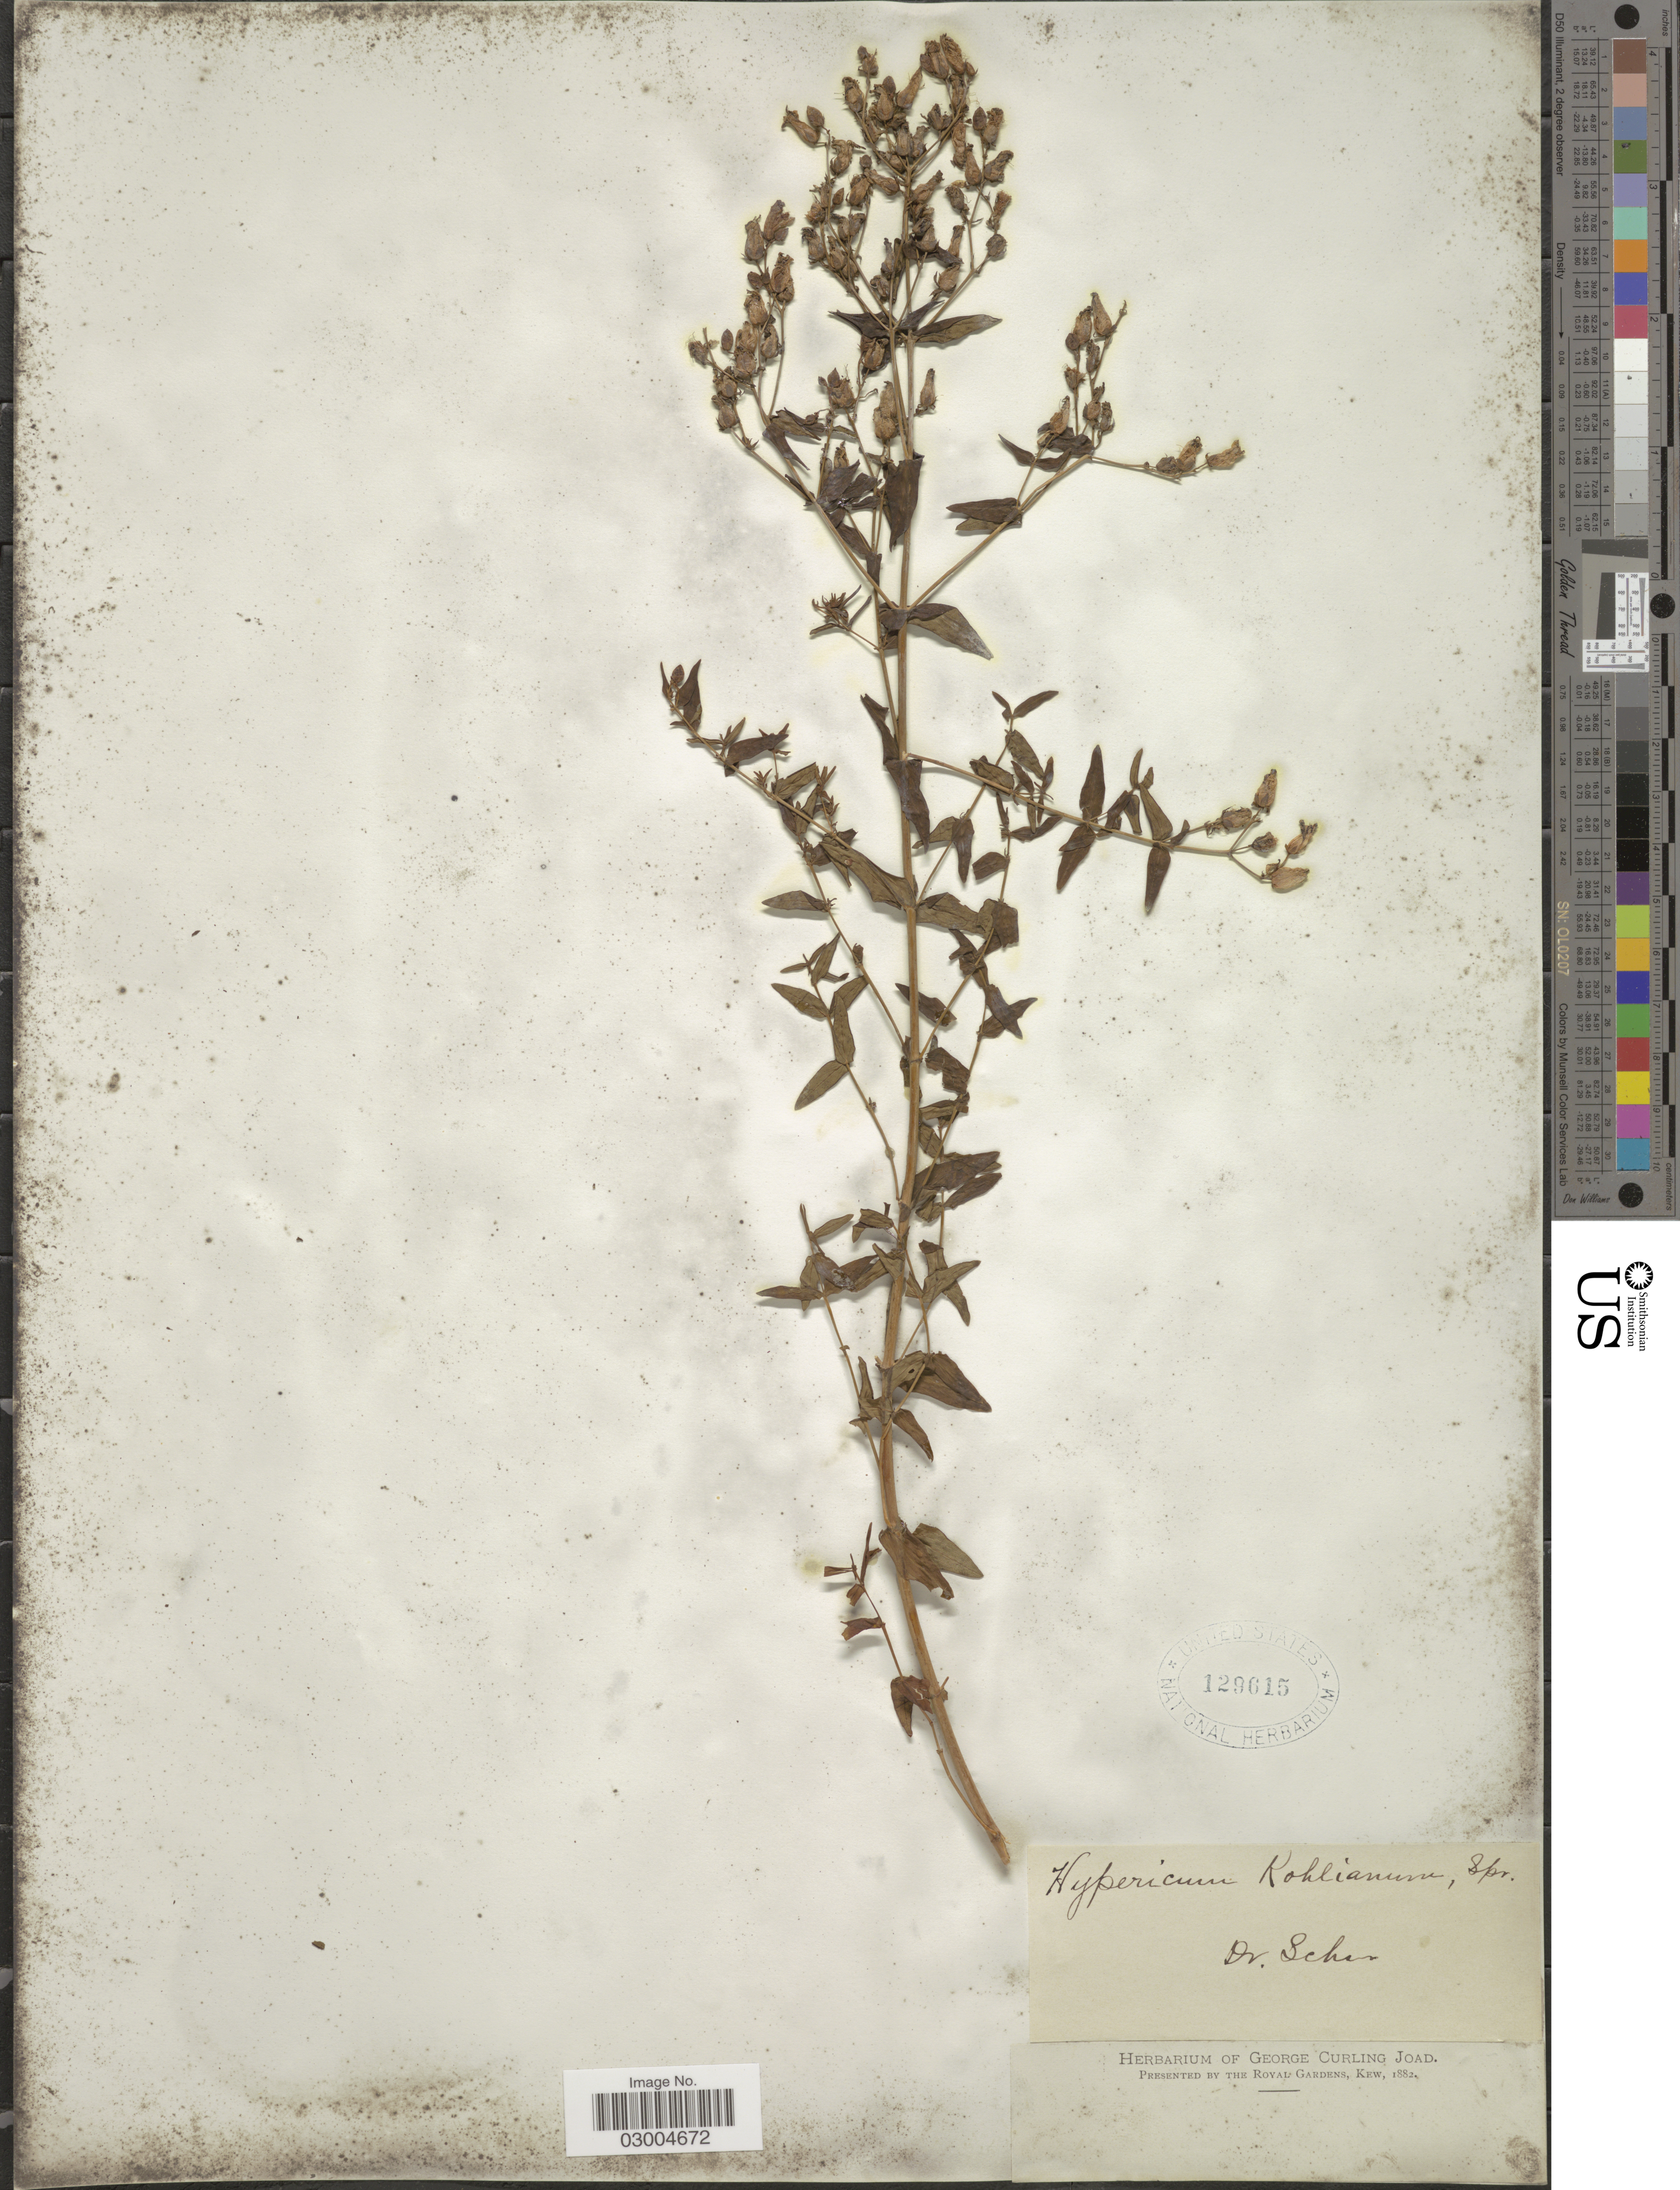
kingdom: Plantae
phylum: Tracheophyta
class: Magnoliopsida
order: Malpighiales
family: Hypericaceae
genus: Hypericum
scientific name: Hypericum kohlianum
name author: Spreng.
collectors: Scher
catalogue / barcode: US 129615